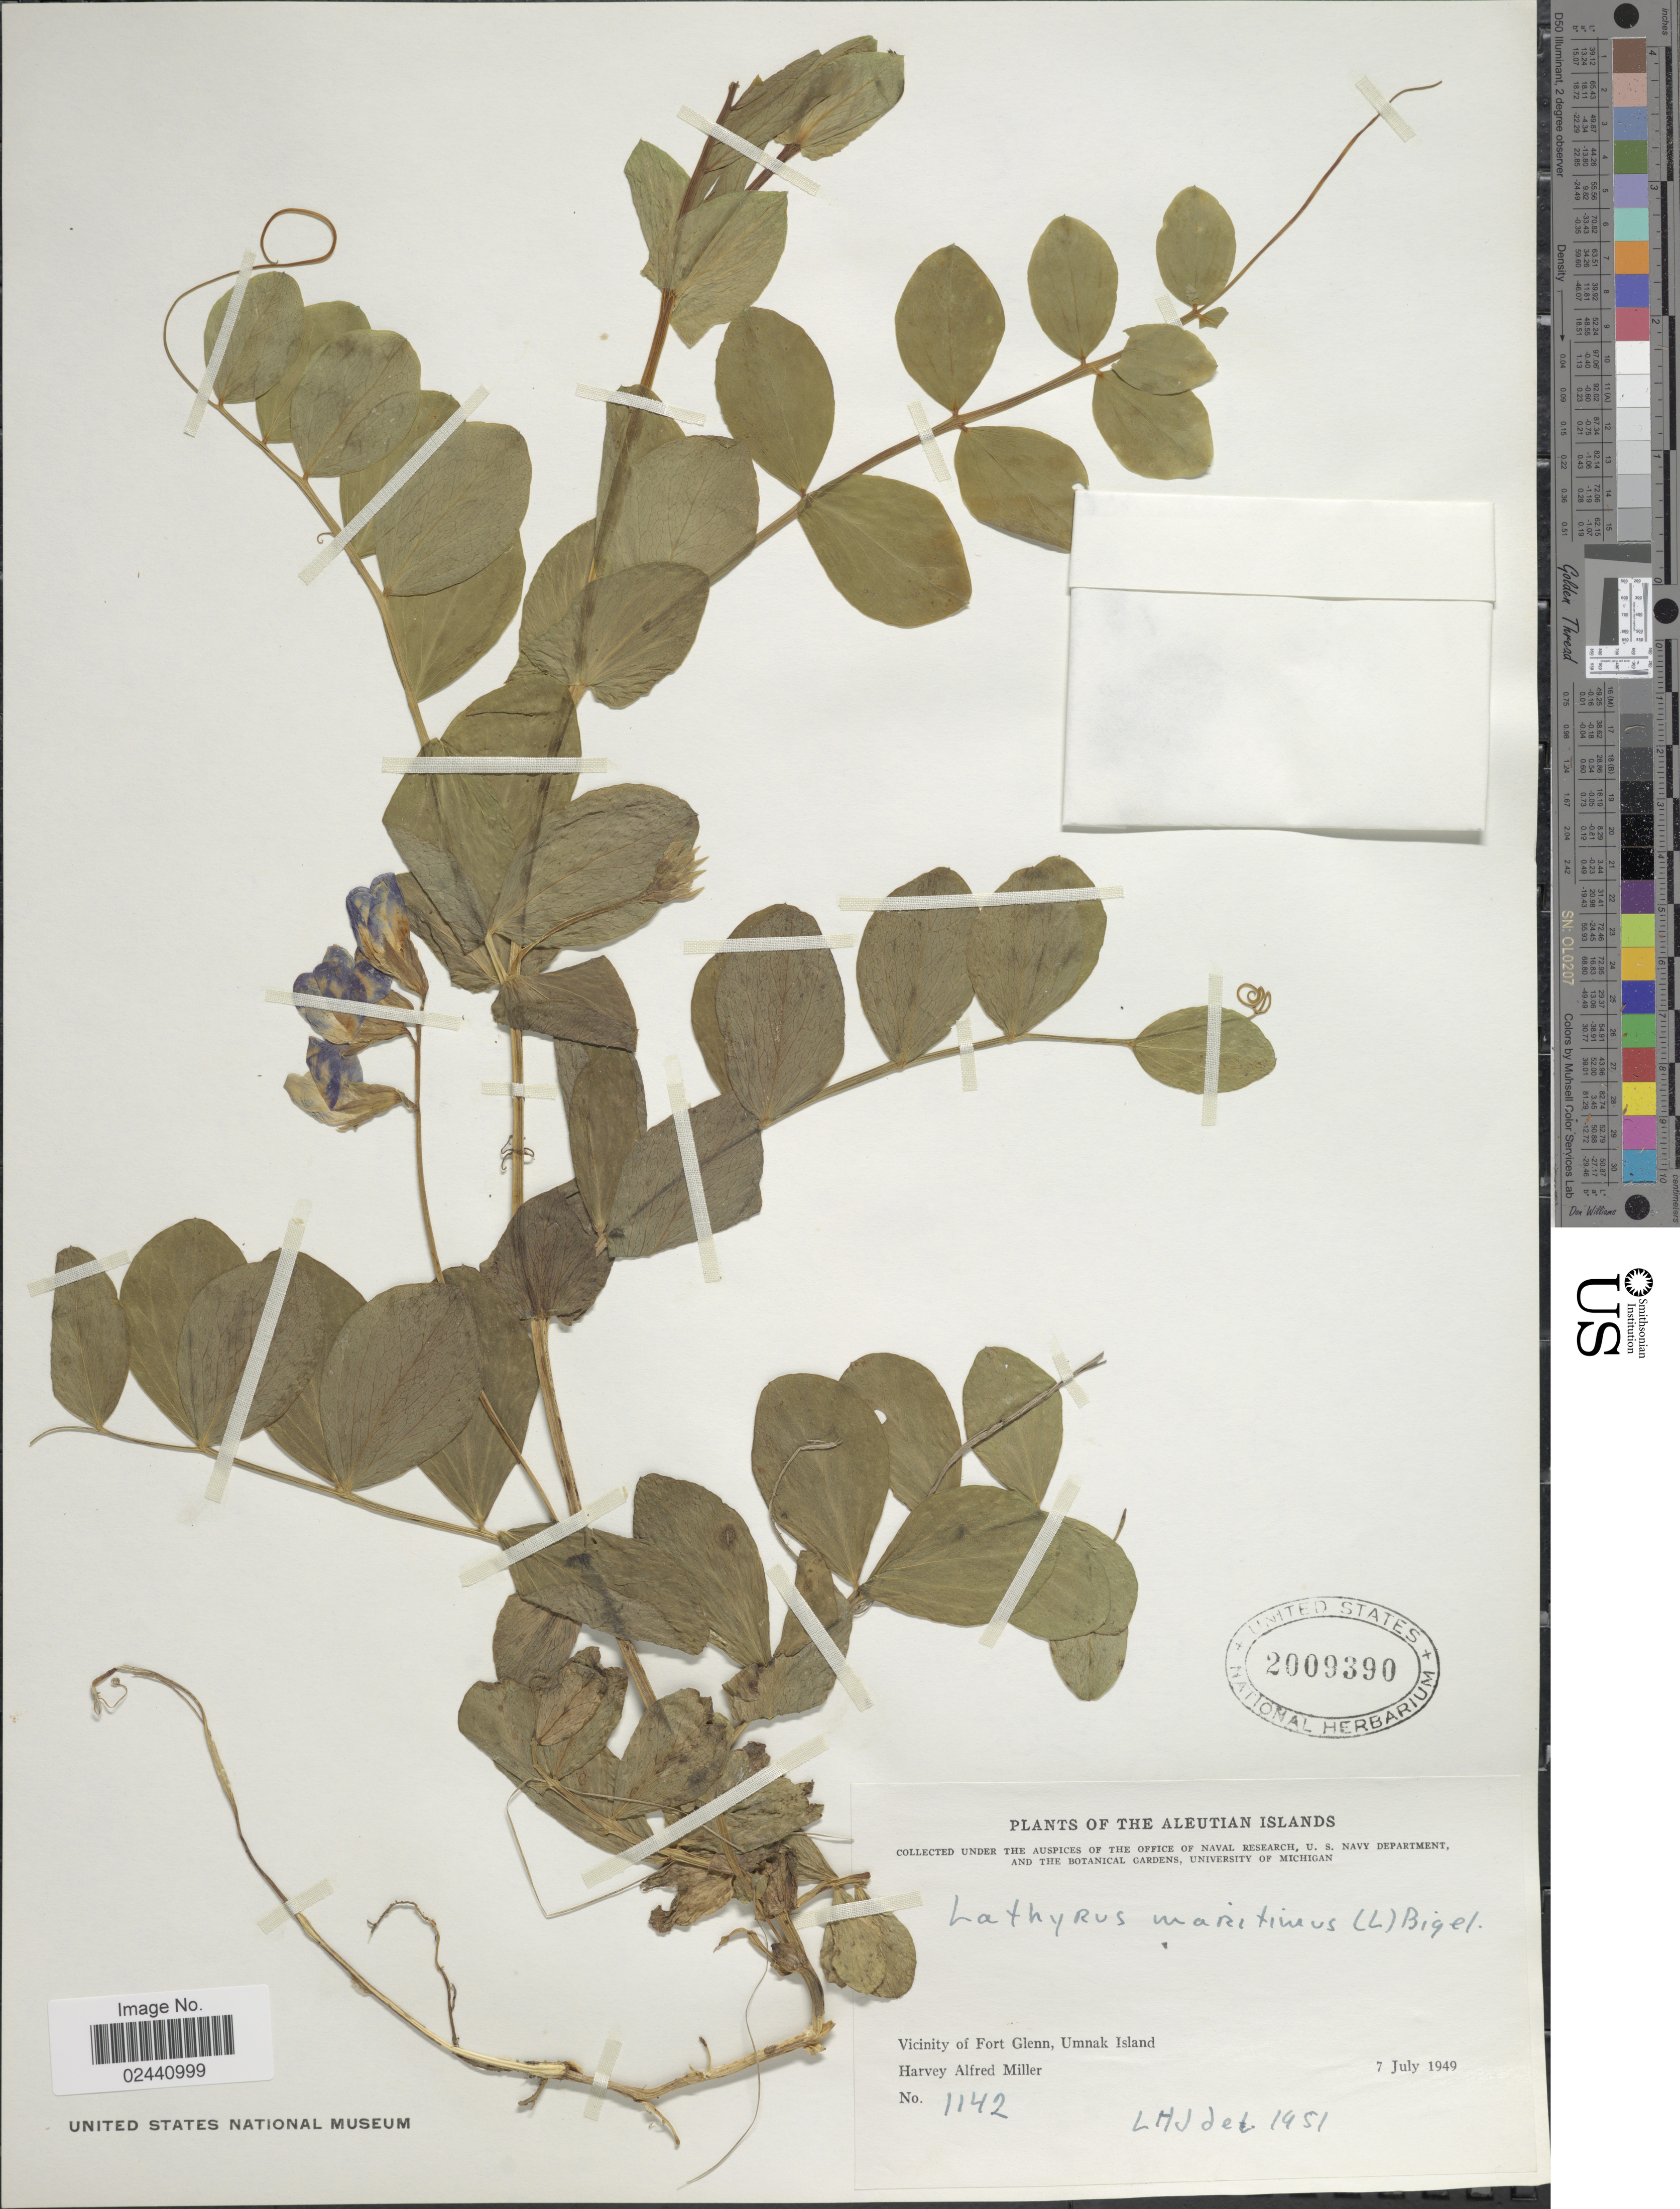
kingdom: Plantae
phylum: Tracheophyta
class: Magnoliopsida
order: Fabales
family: Fabaceae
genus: Lathyrus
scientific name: Lathyrus maritimus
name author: Torr.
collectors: H. A. Miller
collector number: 1142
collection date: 1949-07-07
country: United States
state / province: Alaska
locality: Aleutian Islands. Vicinity of Fort Glenn, Umnak Island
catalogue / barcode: US 2009390